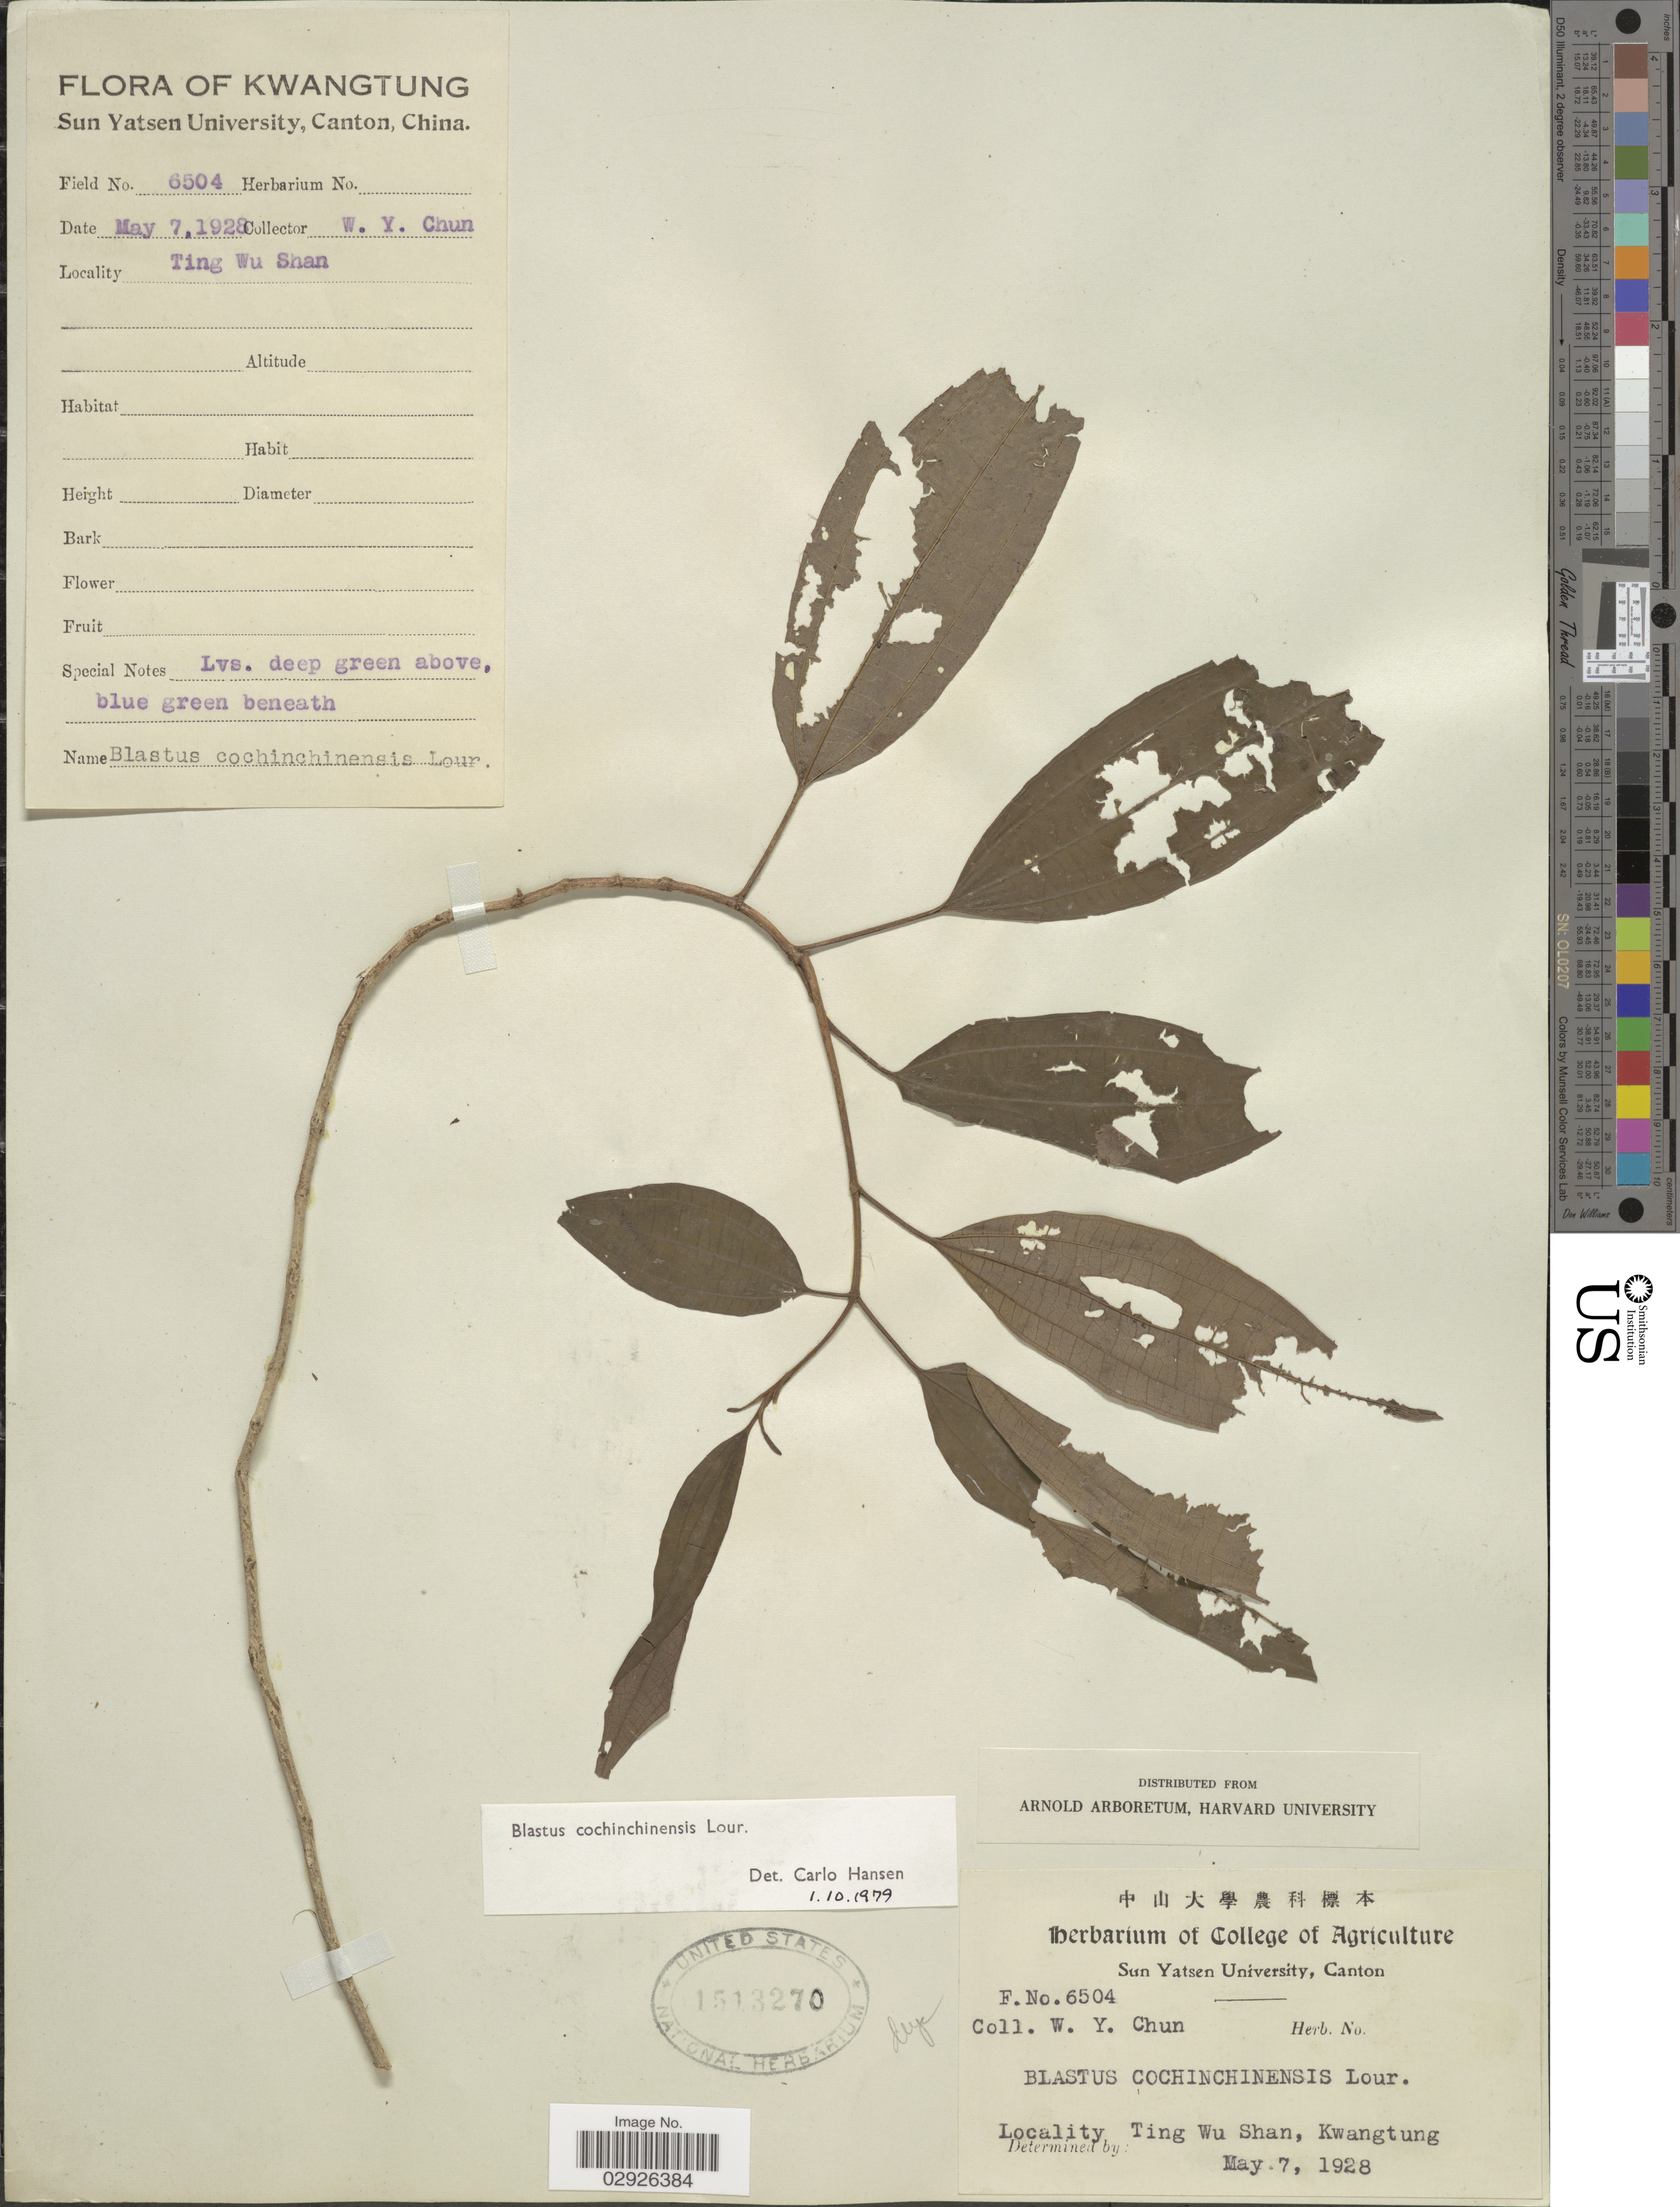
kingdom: Plantae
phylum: Tracheophyta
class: Magnoliopsida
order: Myrtales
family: Melastomataceae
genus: Blastus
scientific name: Blastus cochinchinensis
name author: Lour.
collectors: W. Y. Chun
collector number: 6504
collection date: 1928-05-07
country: China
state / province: Guangdong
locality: Ting Wu Shan, Kwangtung.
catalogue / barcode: US 1513270